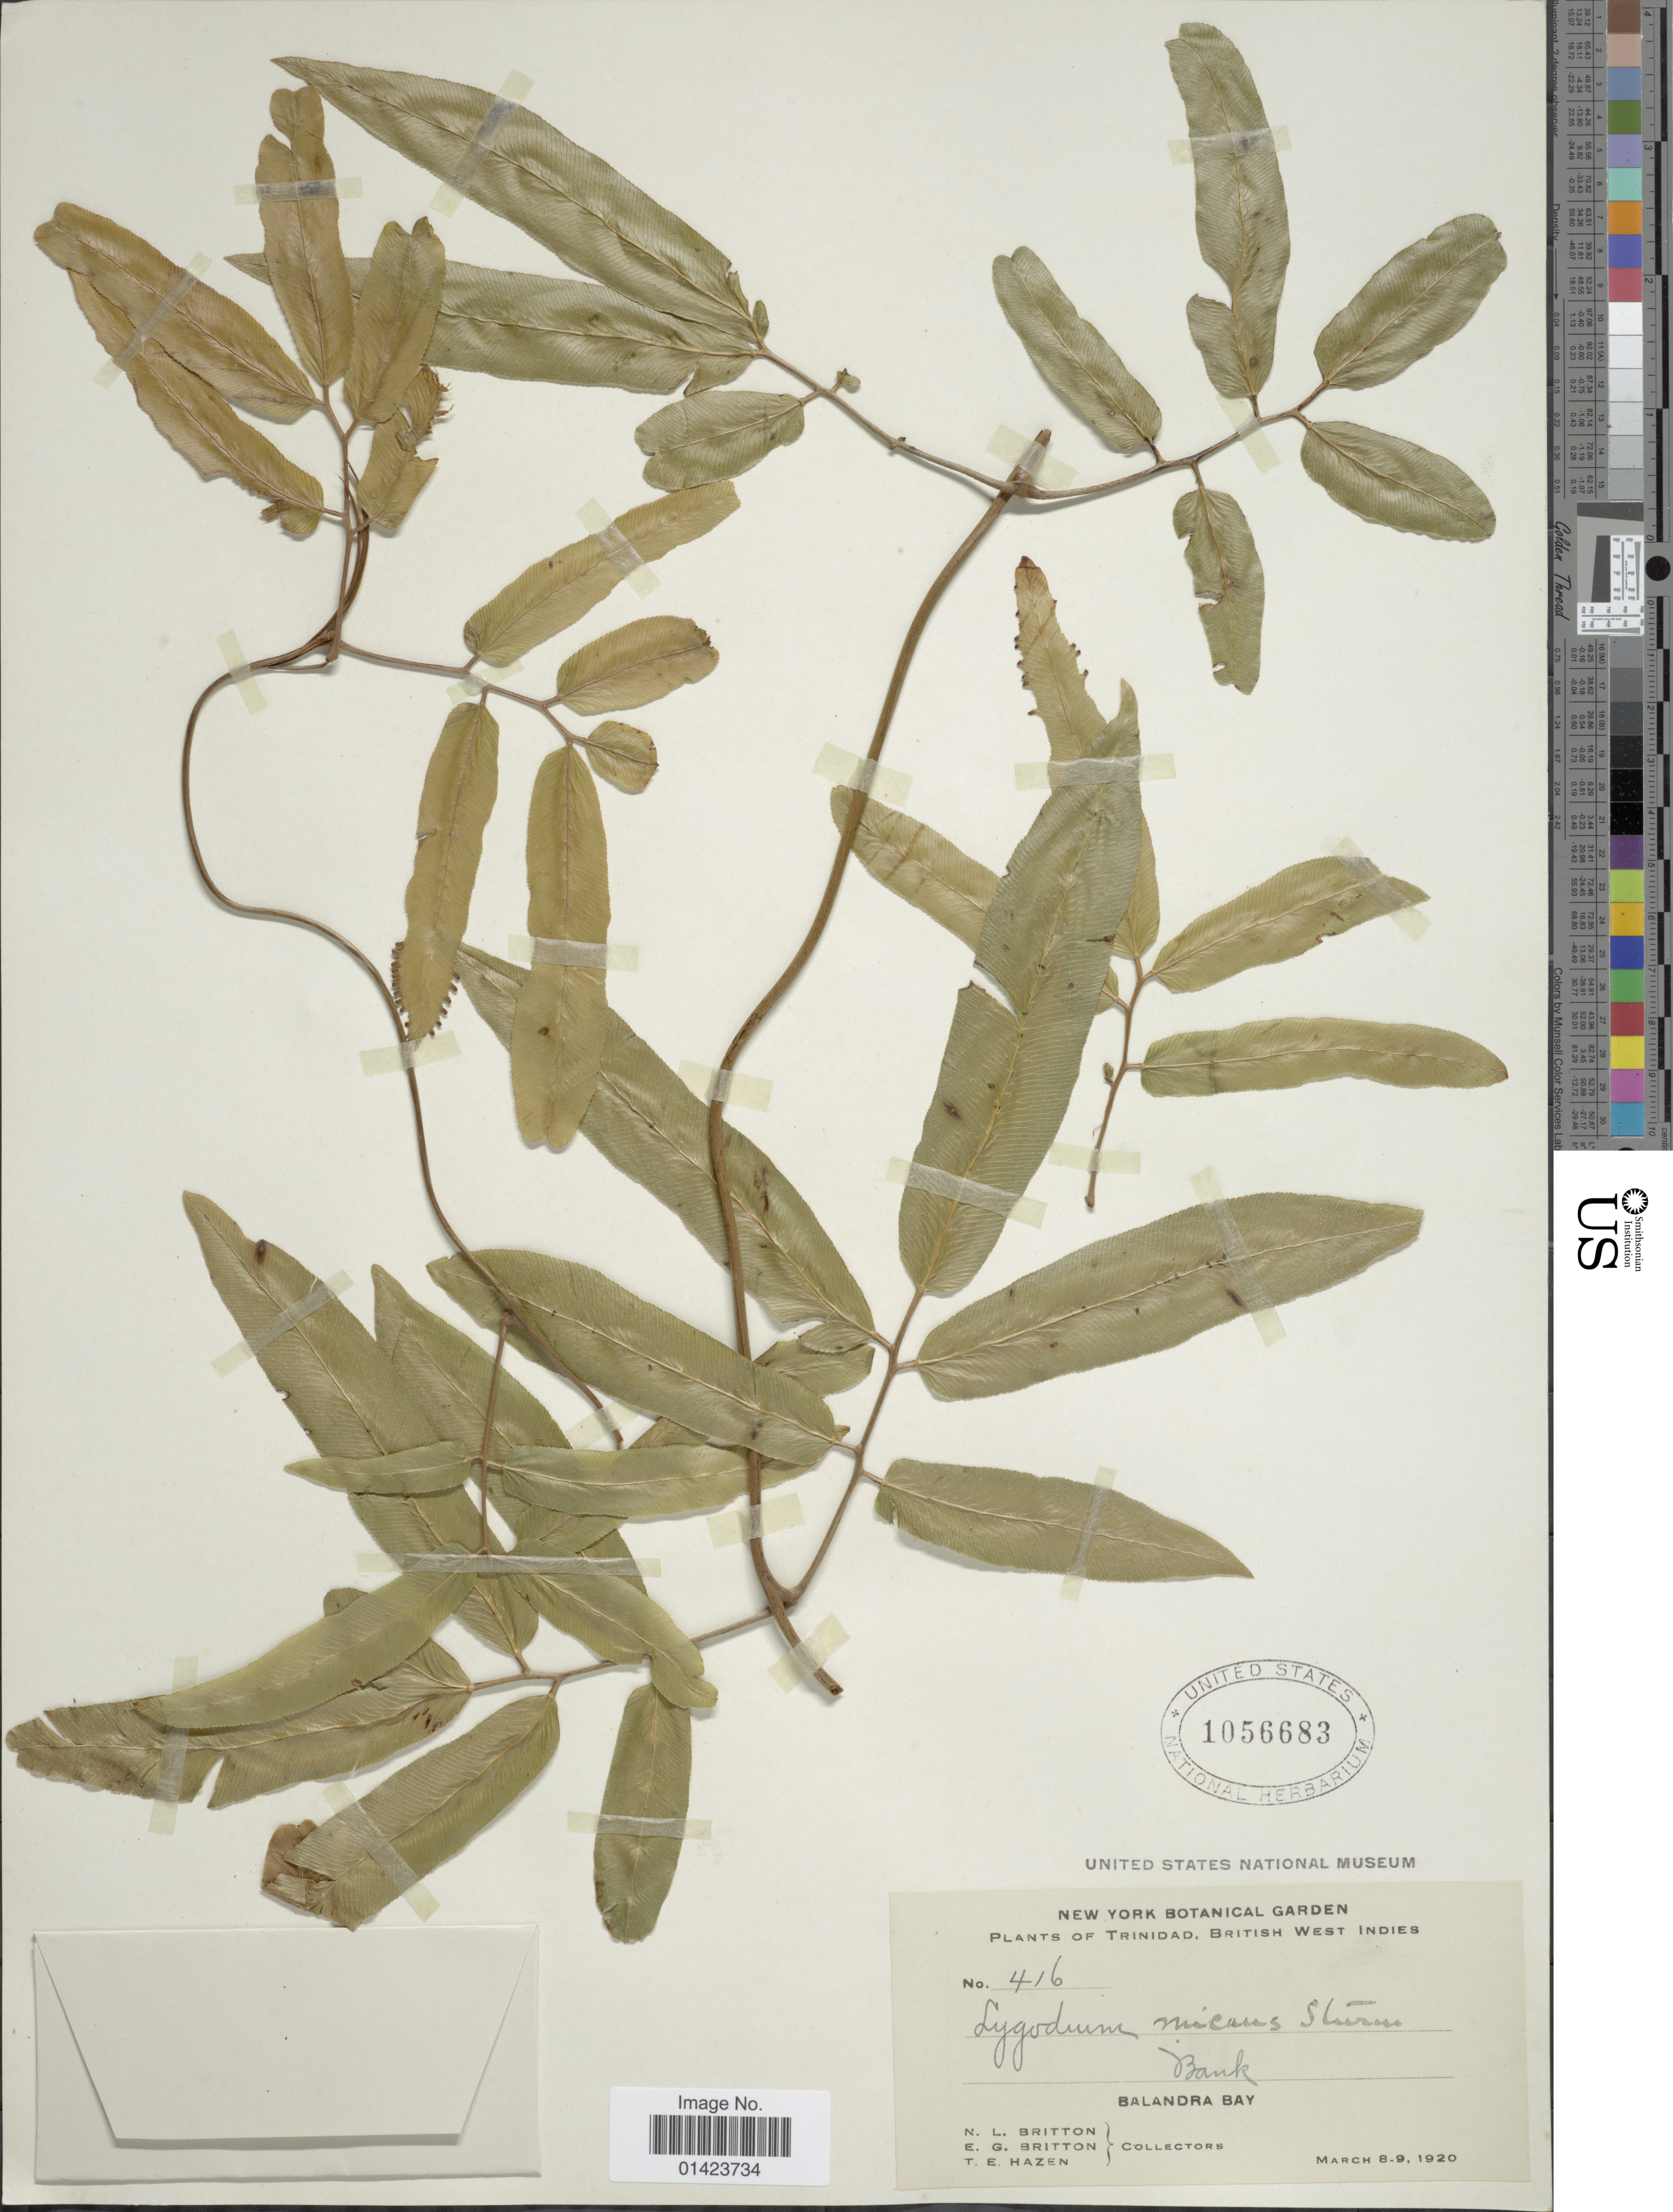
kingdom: Plantae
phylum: Tracheophyta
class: Polypodiopsida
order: Schizaeales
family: Lygodiaceae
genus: Lygodium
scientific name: Lygodium volubile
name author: Sw.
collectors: N. Britton, E. G. Britton & T. E. Hazen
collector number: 416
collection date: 1920-03-08/1920-03-09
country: Trinidad and Tobago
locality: Trinidad, British West Indies, Balandra Bay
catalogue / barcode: US 1056683